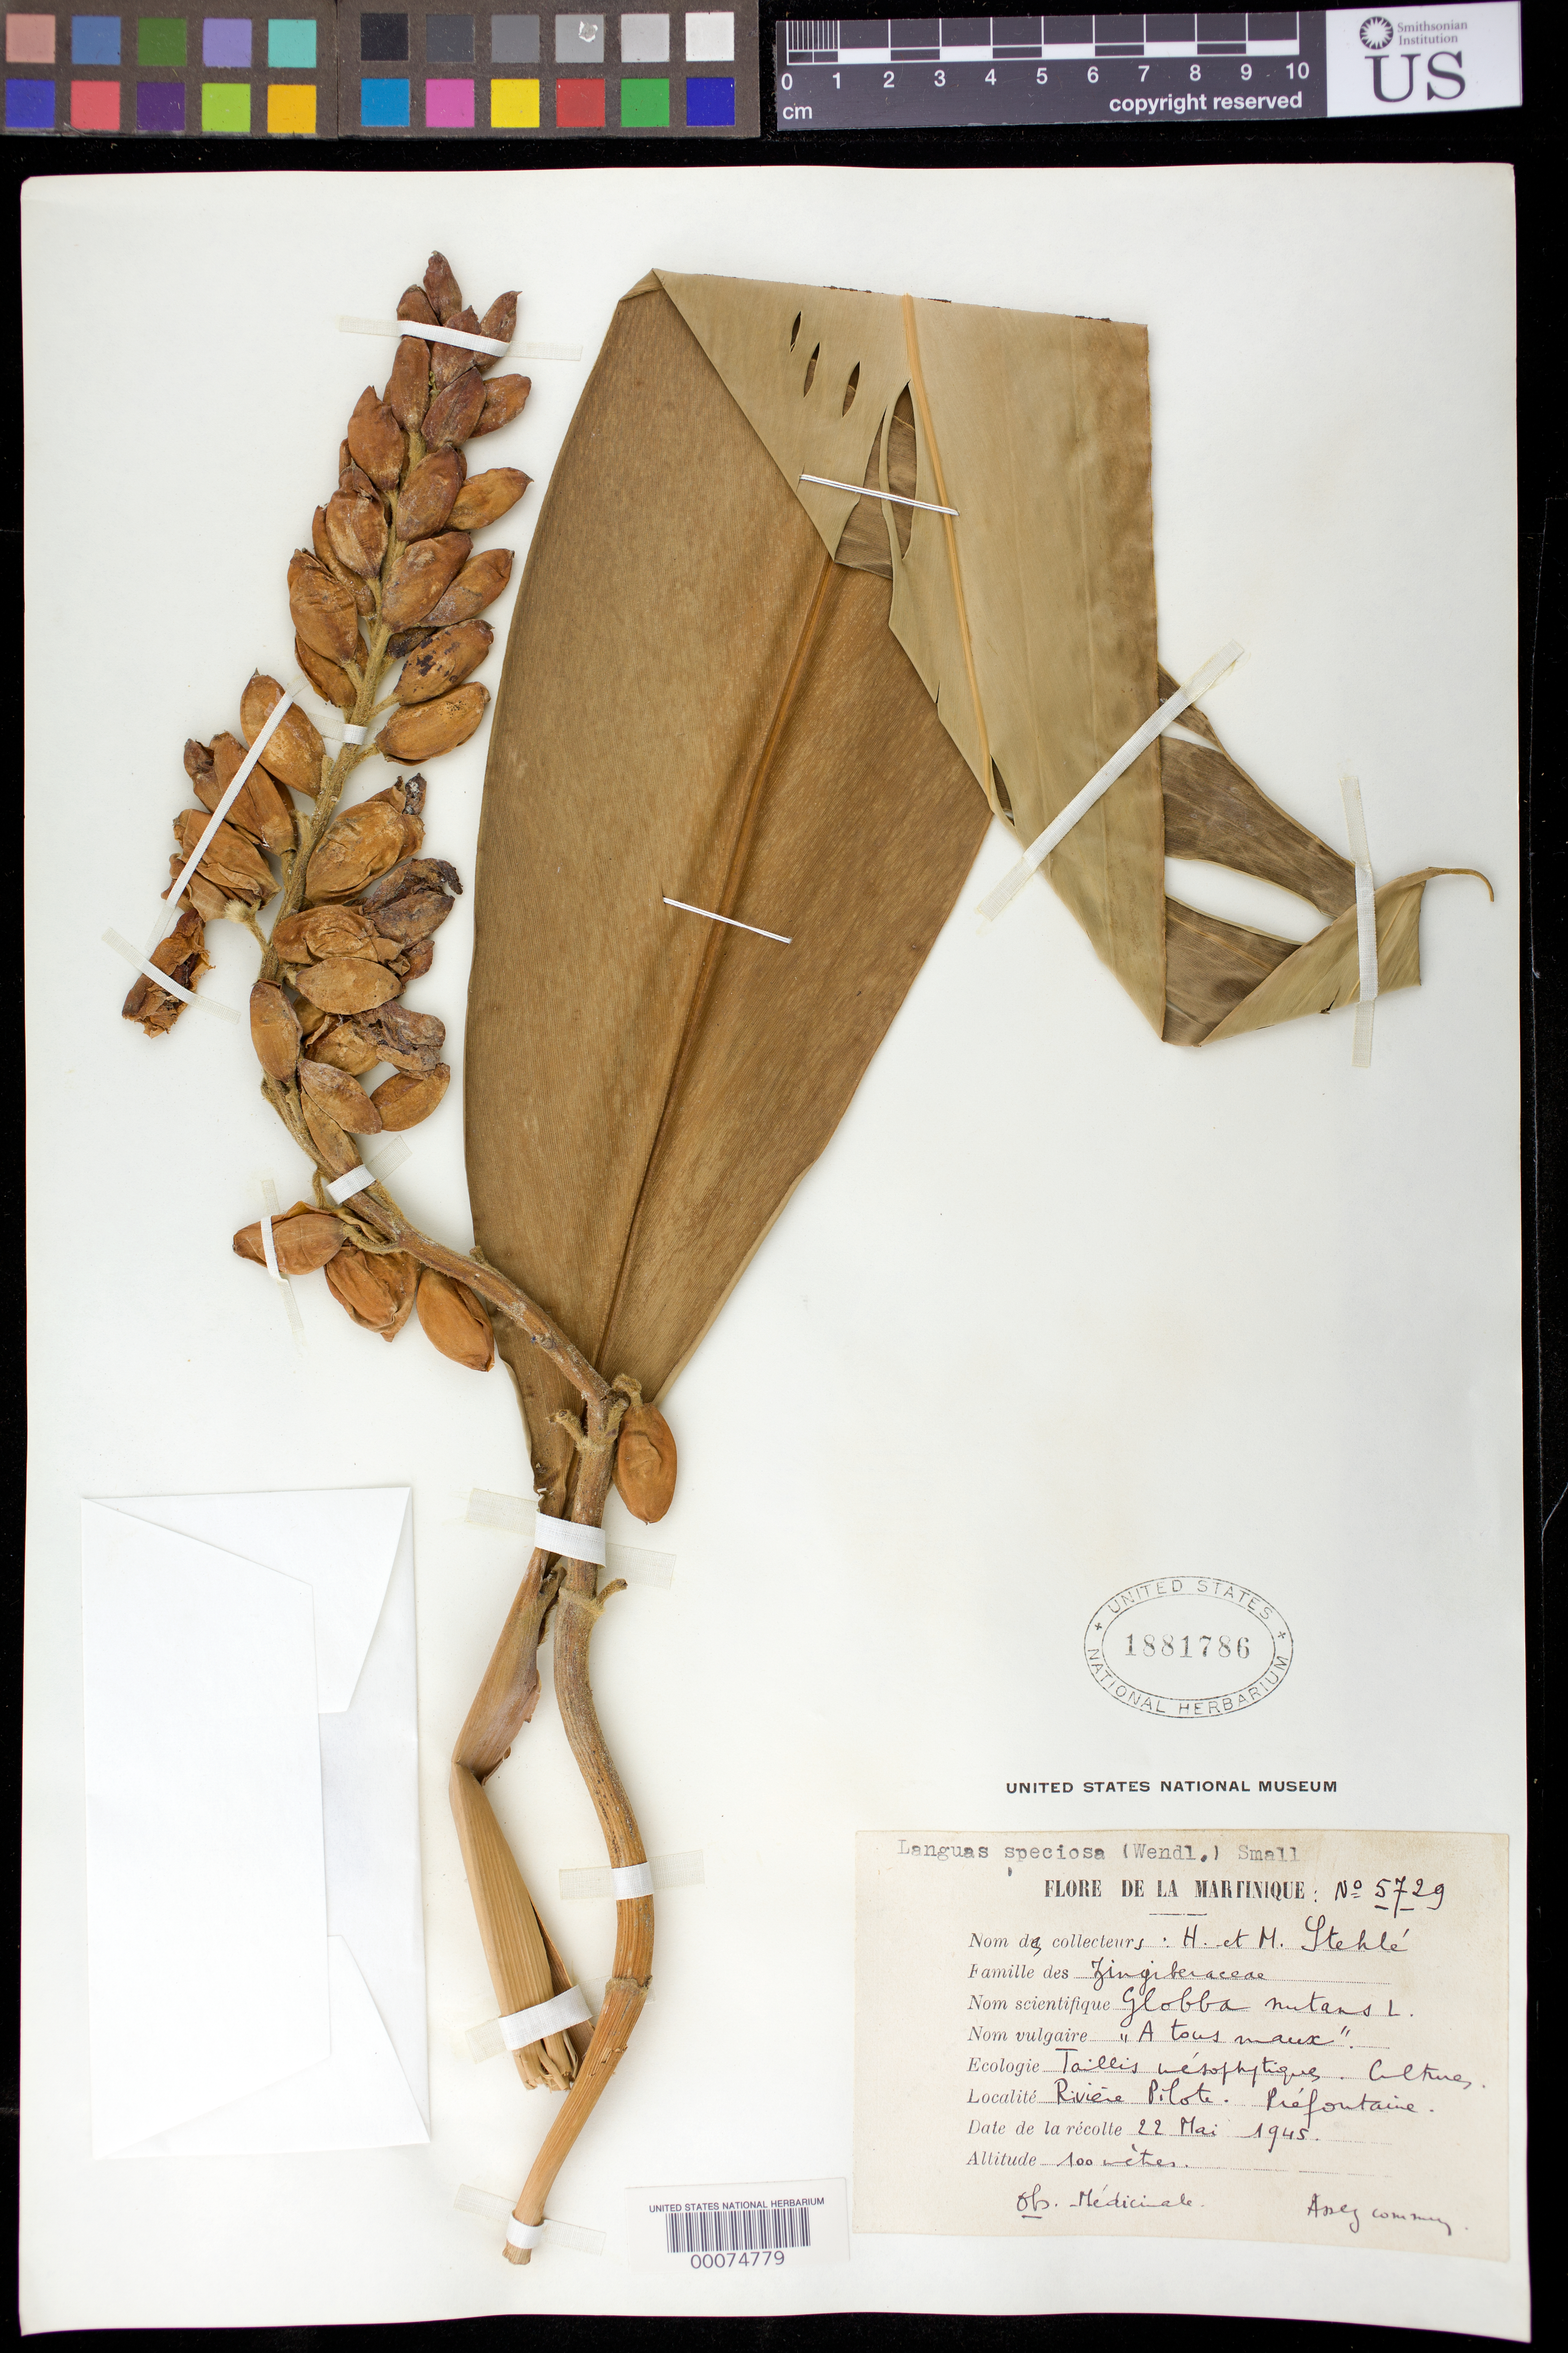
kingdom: Plantae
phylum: Tracheophyta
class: Liliopsida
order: Zingiberales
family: Zingiberaceae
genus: Alpinia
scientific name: Alpinia zerumbet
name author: (Pers.) B.L. Burtt & R.M. Sm.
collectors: M. Stehlé & H. Stehlé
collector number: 5729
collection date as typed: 22 May 1945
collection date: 1945-05-22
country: Martinique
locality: Riviere pilote, prefontaine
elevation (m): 100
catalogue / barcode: US 1881786